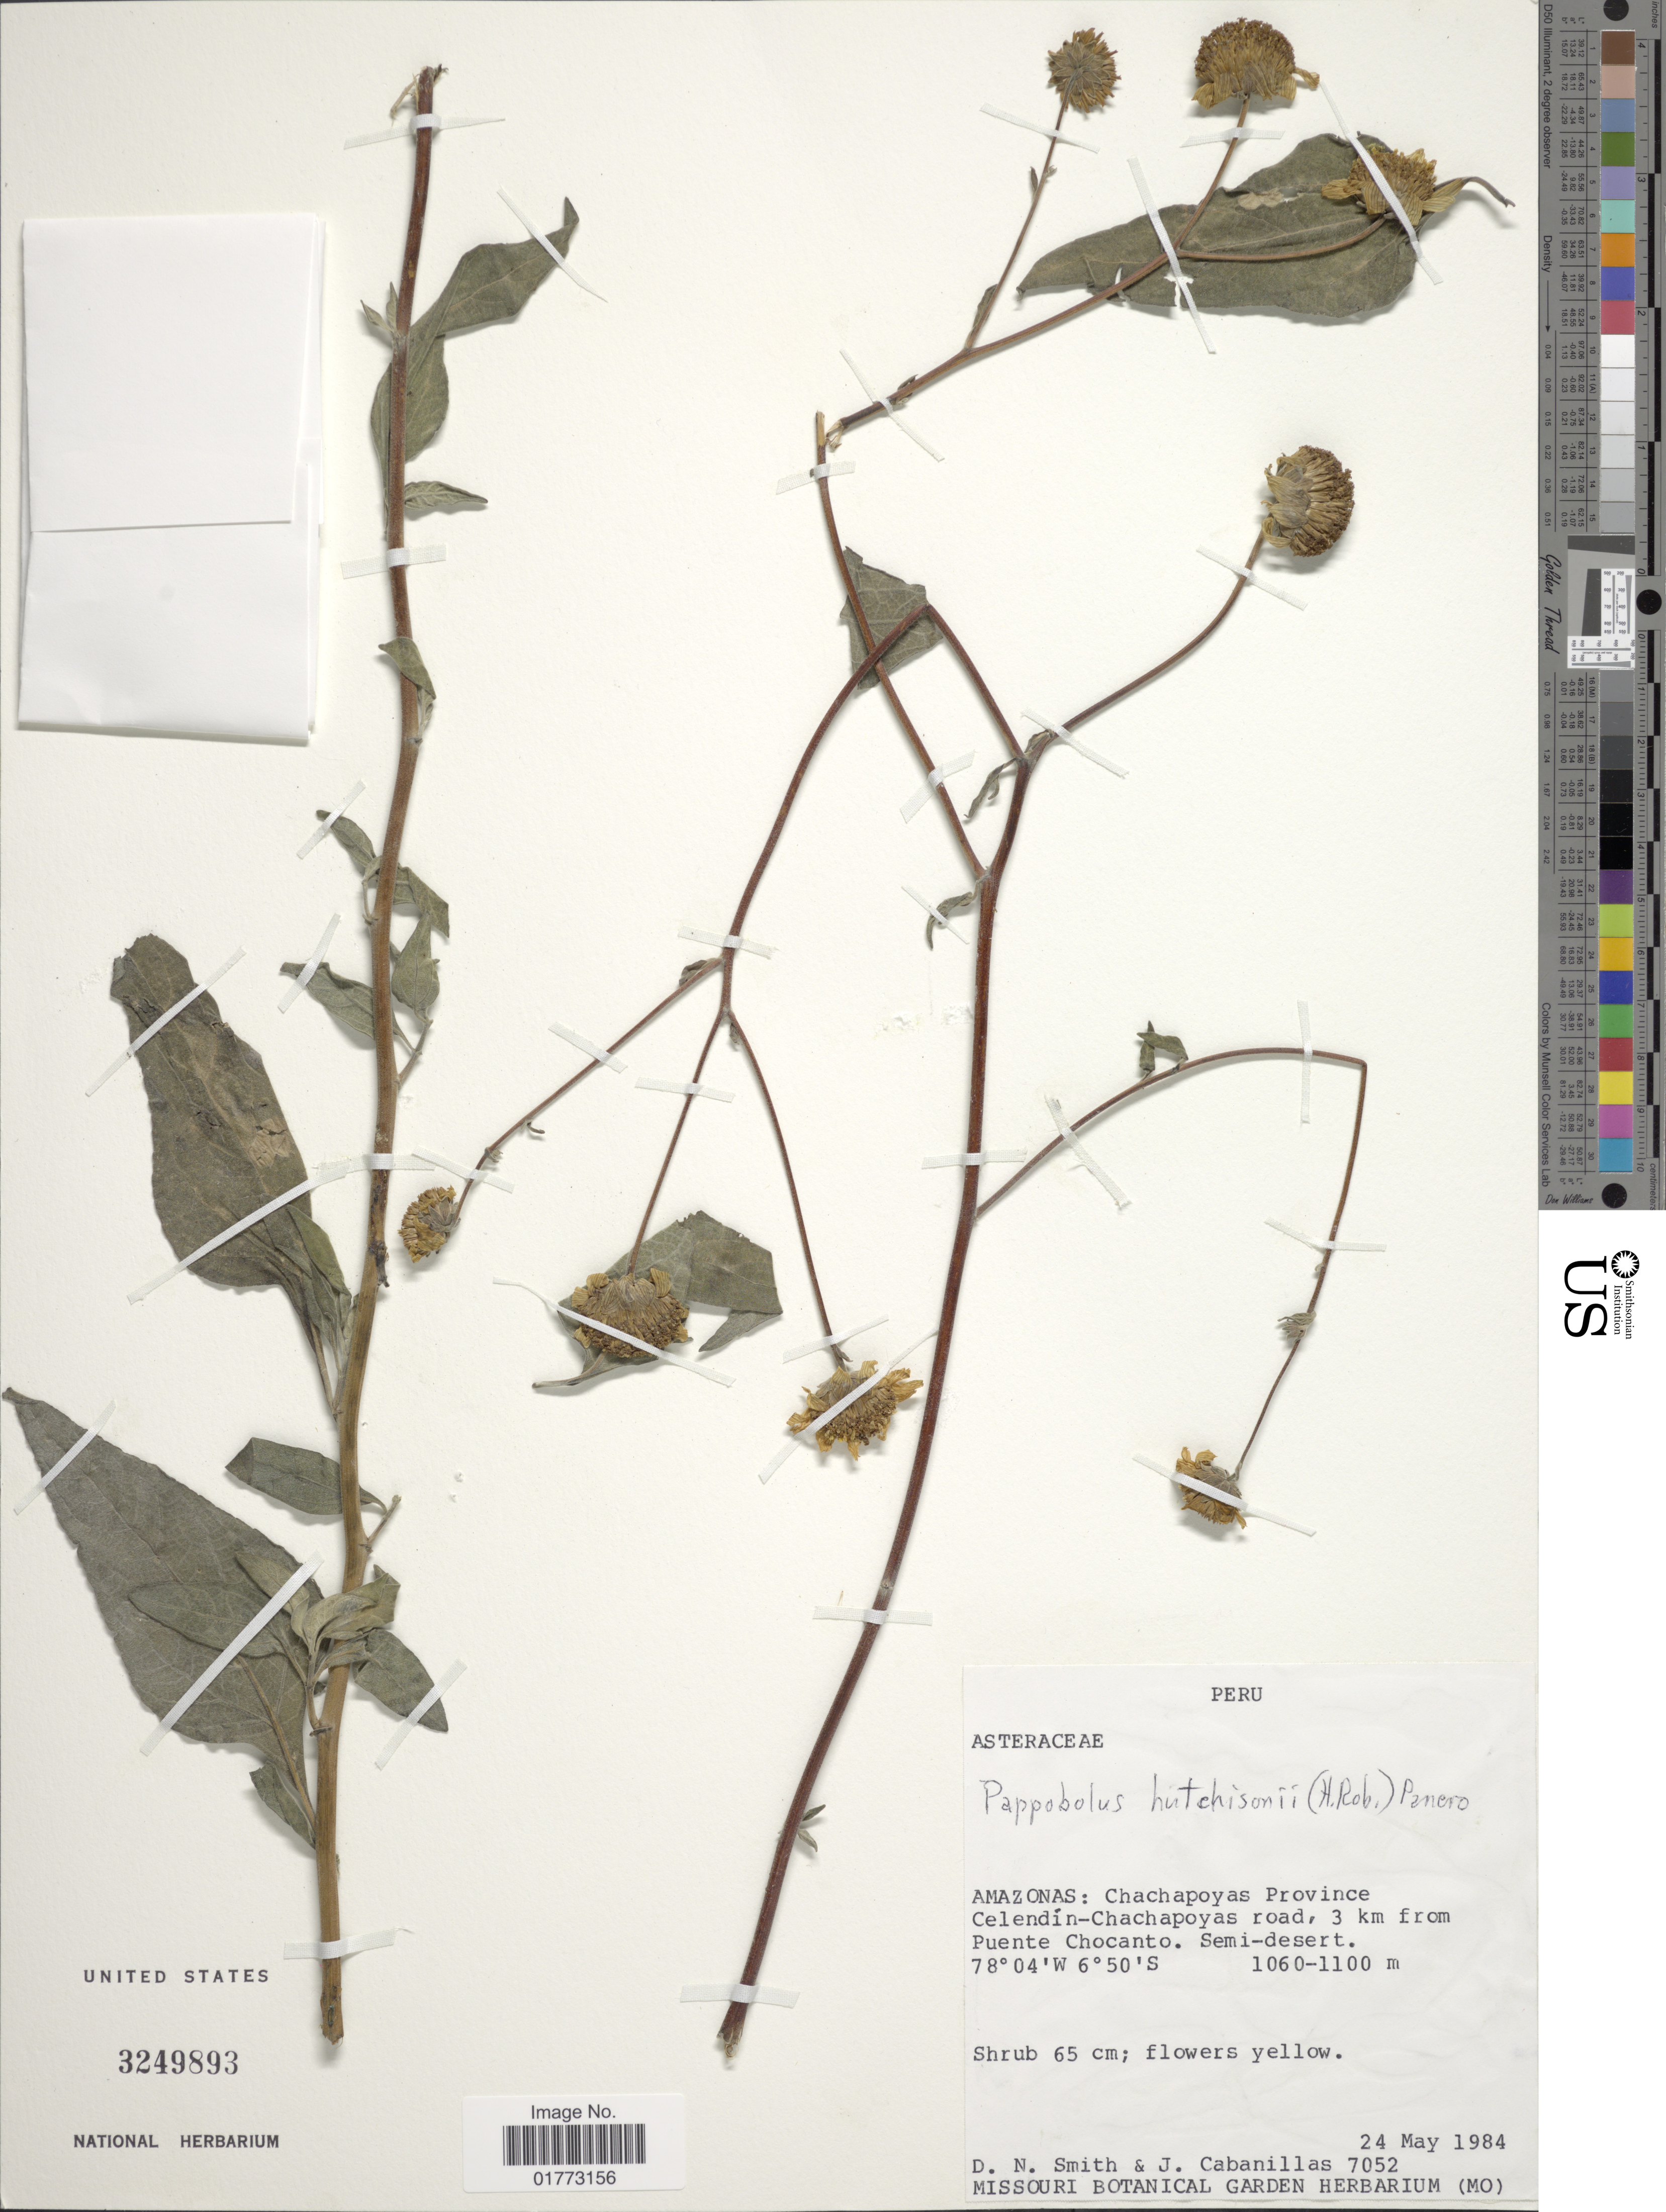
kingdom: Plantae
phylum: Tracheophyta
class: Magnoliopsida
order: Asterales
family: Asteraceae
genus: Pappobolus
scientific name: Pappobolus hutchisonii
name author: (H. Rob.) Panero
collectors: D. Smith & J. Cabanillas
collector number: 7052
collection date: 1944-05-24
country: Peru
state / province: Amazonas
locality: Chachapoyas Province Celendin-Chachapoyas road, 3 km from Puente Chocante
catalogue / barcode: US 3249893